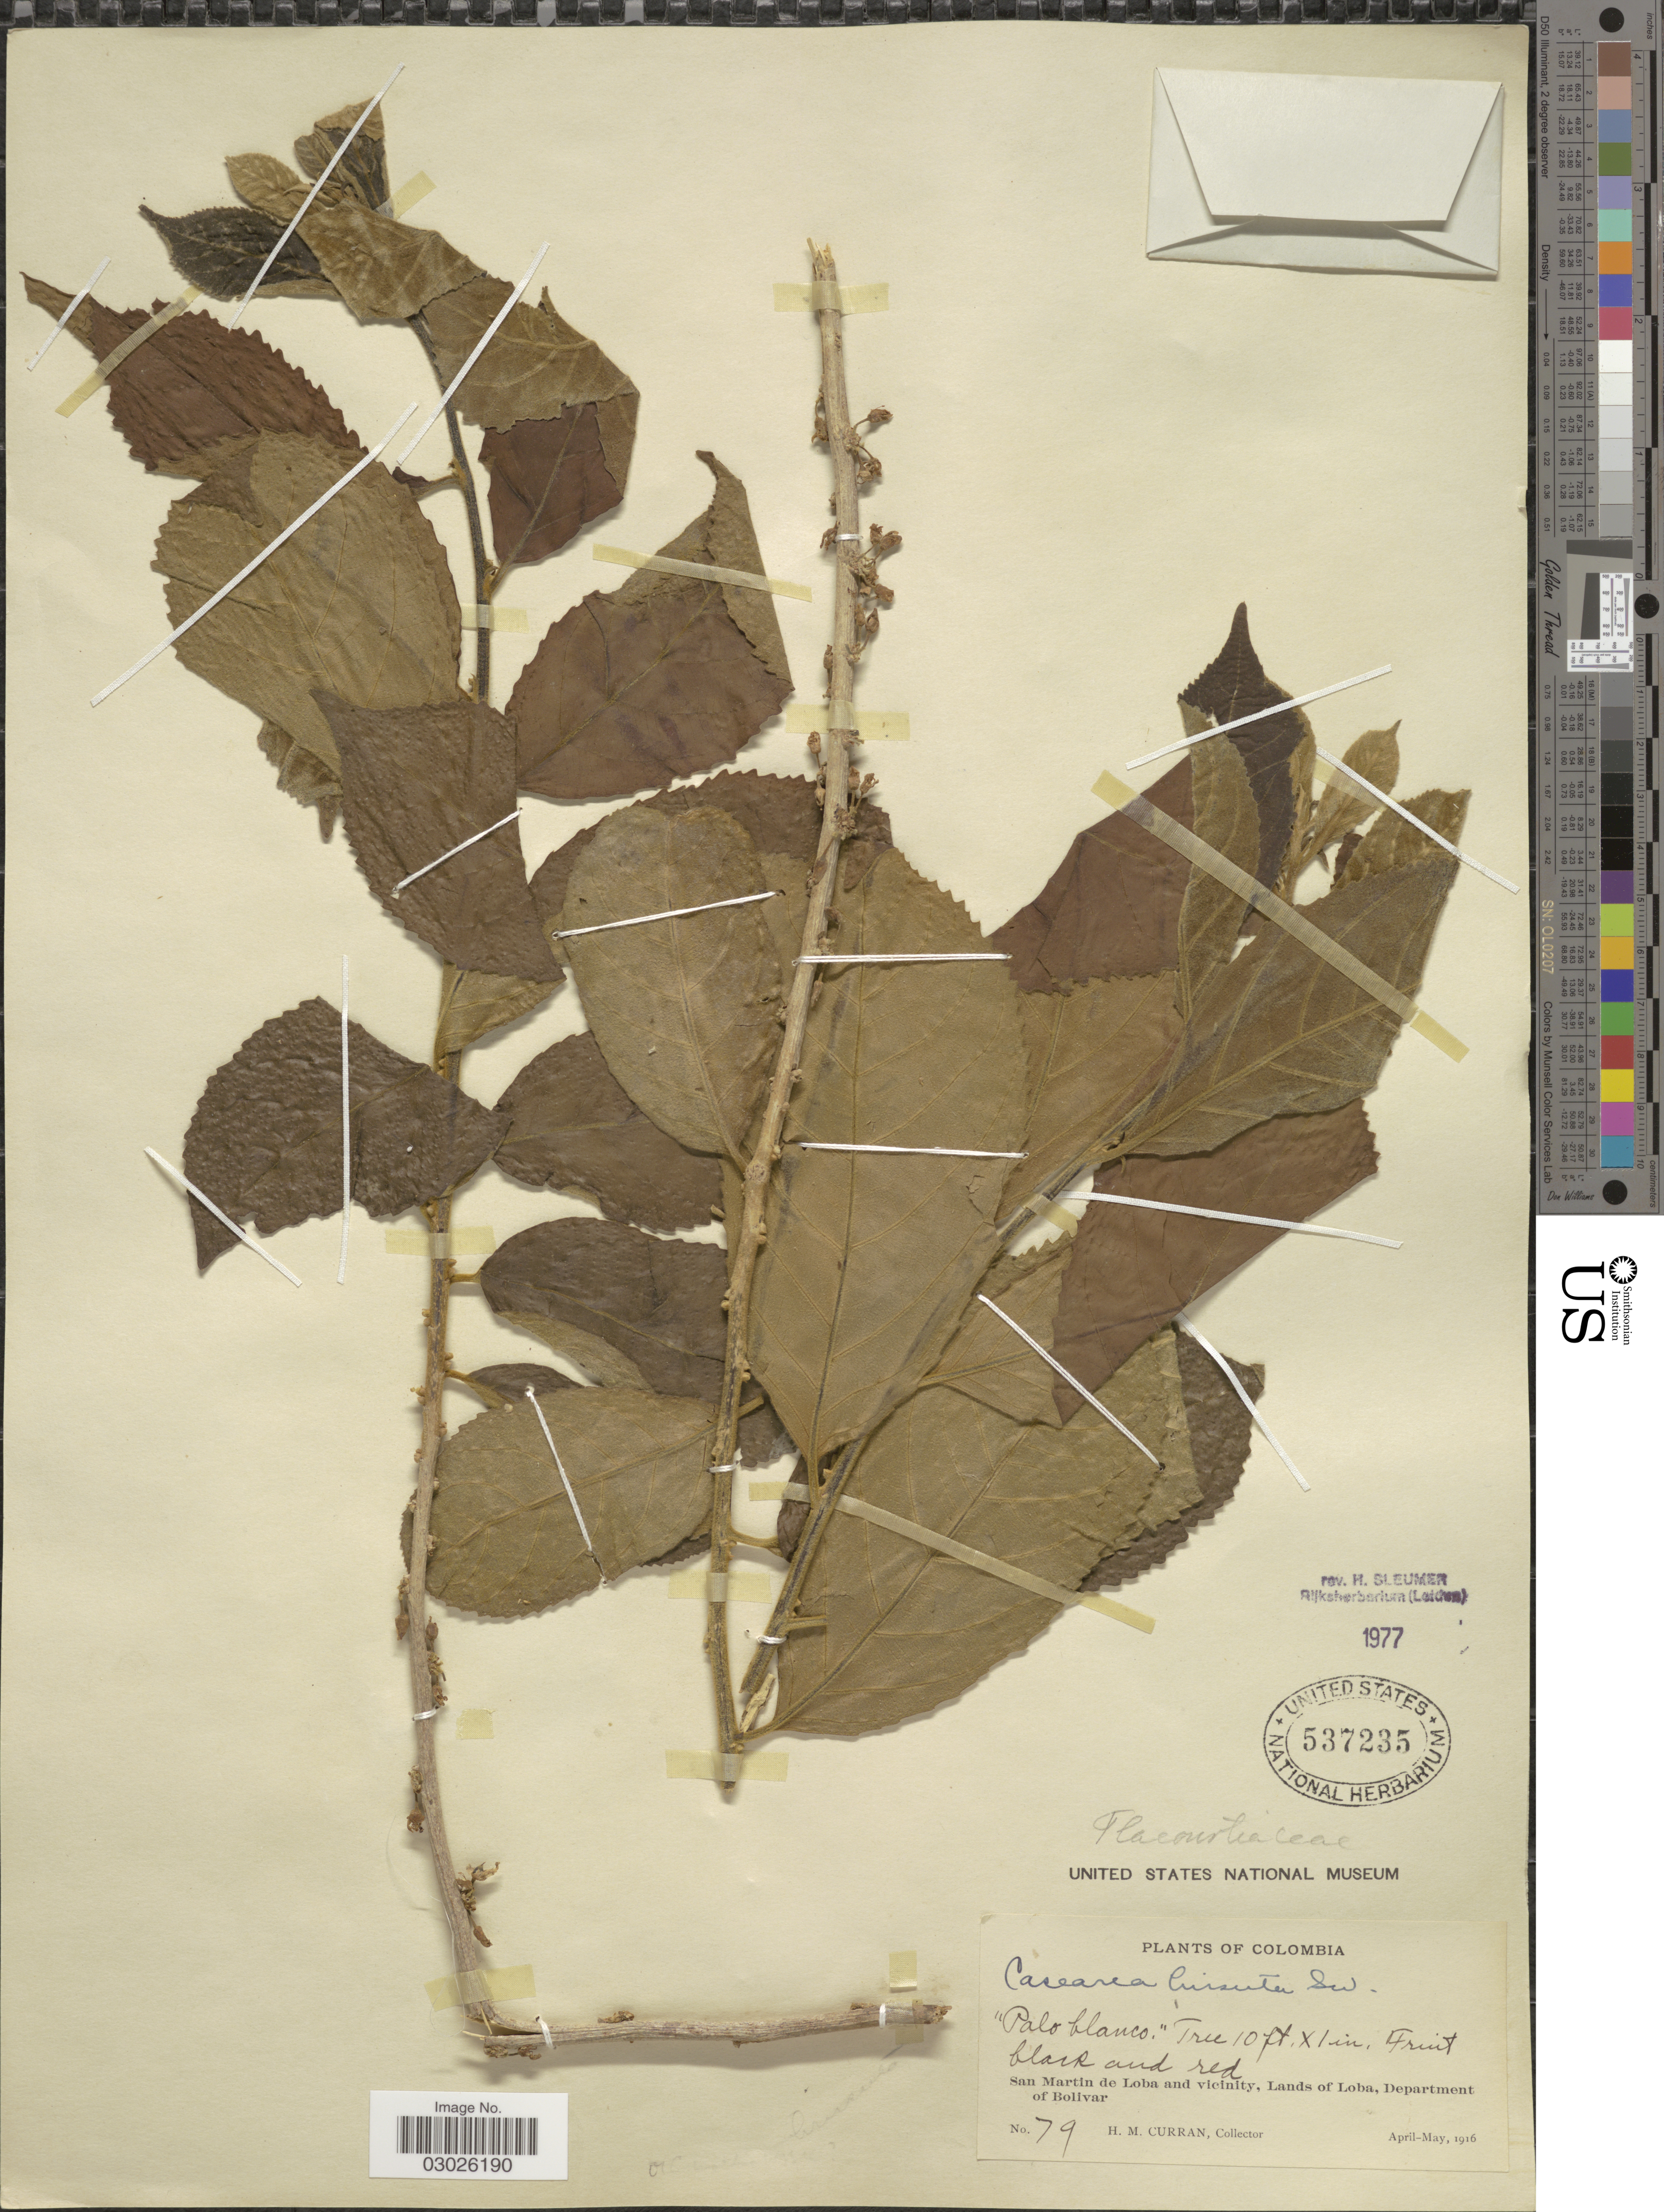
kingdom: Plantae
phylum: Tracheophyta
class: Magnoliopsida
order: Malpighiales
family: Salicaceae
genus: Casearia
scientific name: Casearia hirsuta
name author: Sw.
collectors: H. M. Curran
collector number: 79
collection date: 1916-04/1916-05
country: Colombia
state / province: Bolívar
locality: San Martin de Loba and vicinity, Lands of Loba, Department of Bolivar.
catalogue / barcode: US 537235